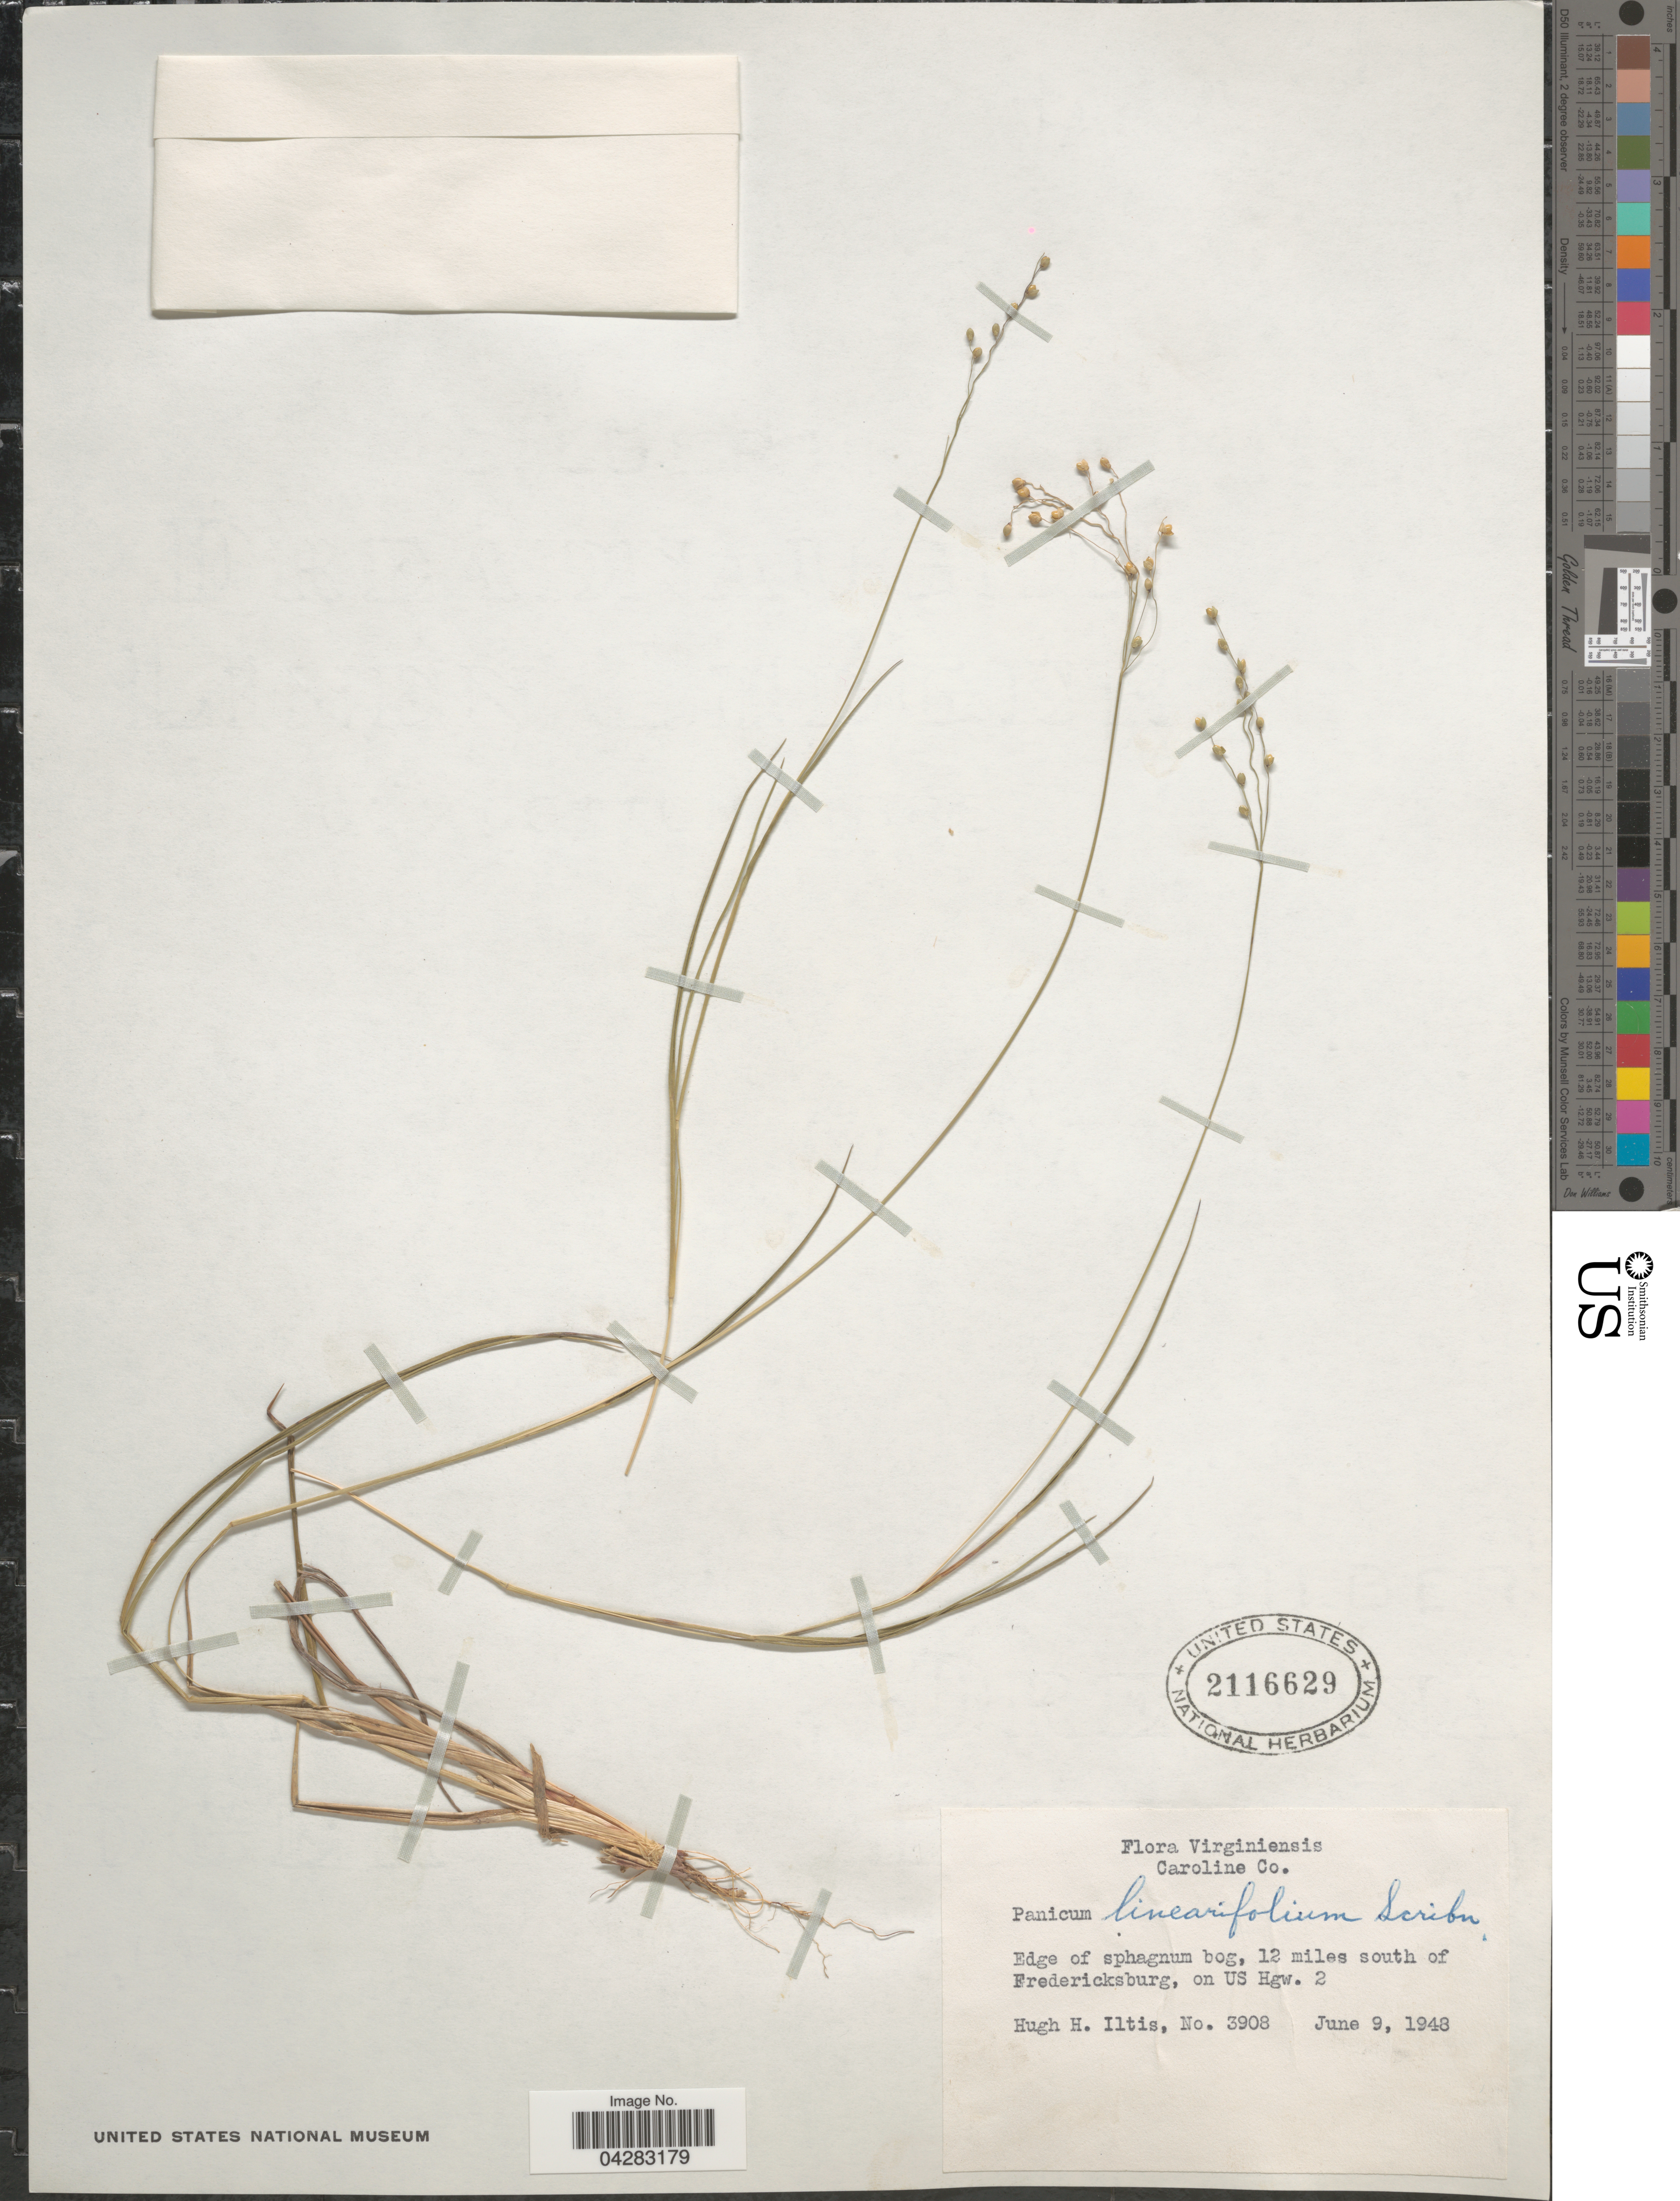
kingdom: Plantae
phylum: Tracheophyta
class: Liliopsida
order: Poales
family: Poaceae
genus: Dichanthelium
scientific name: Dichanthelium linearifolium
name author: (Scribn.) Gould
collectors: H. H. Iltis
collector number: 3908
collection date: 1948-06-09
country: United States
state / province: Virginia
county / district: Caroline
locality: Virginiensis. Caroline Co. Edge of sphagnum bog, 12 miles south of Fredericksburg, on US Hgw. 2.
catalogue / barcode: US 2116629